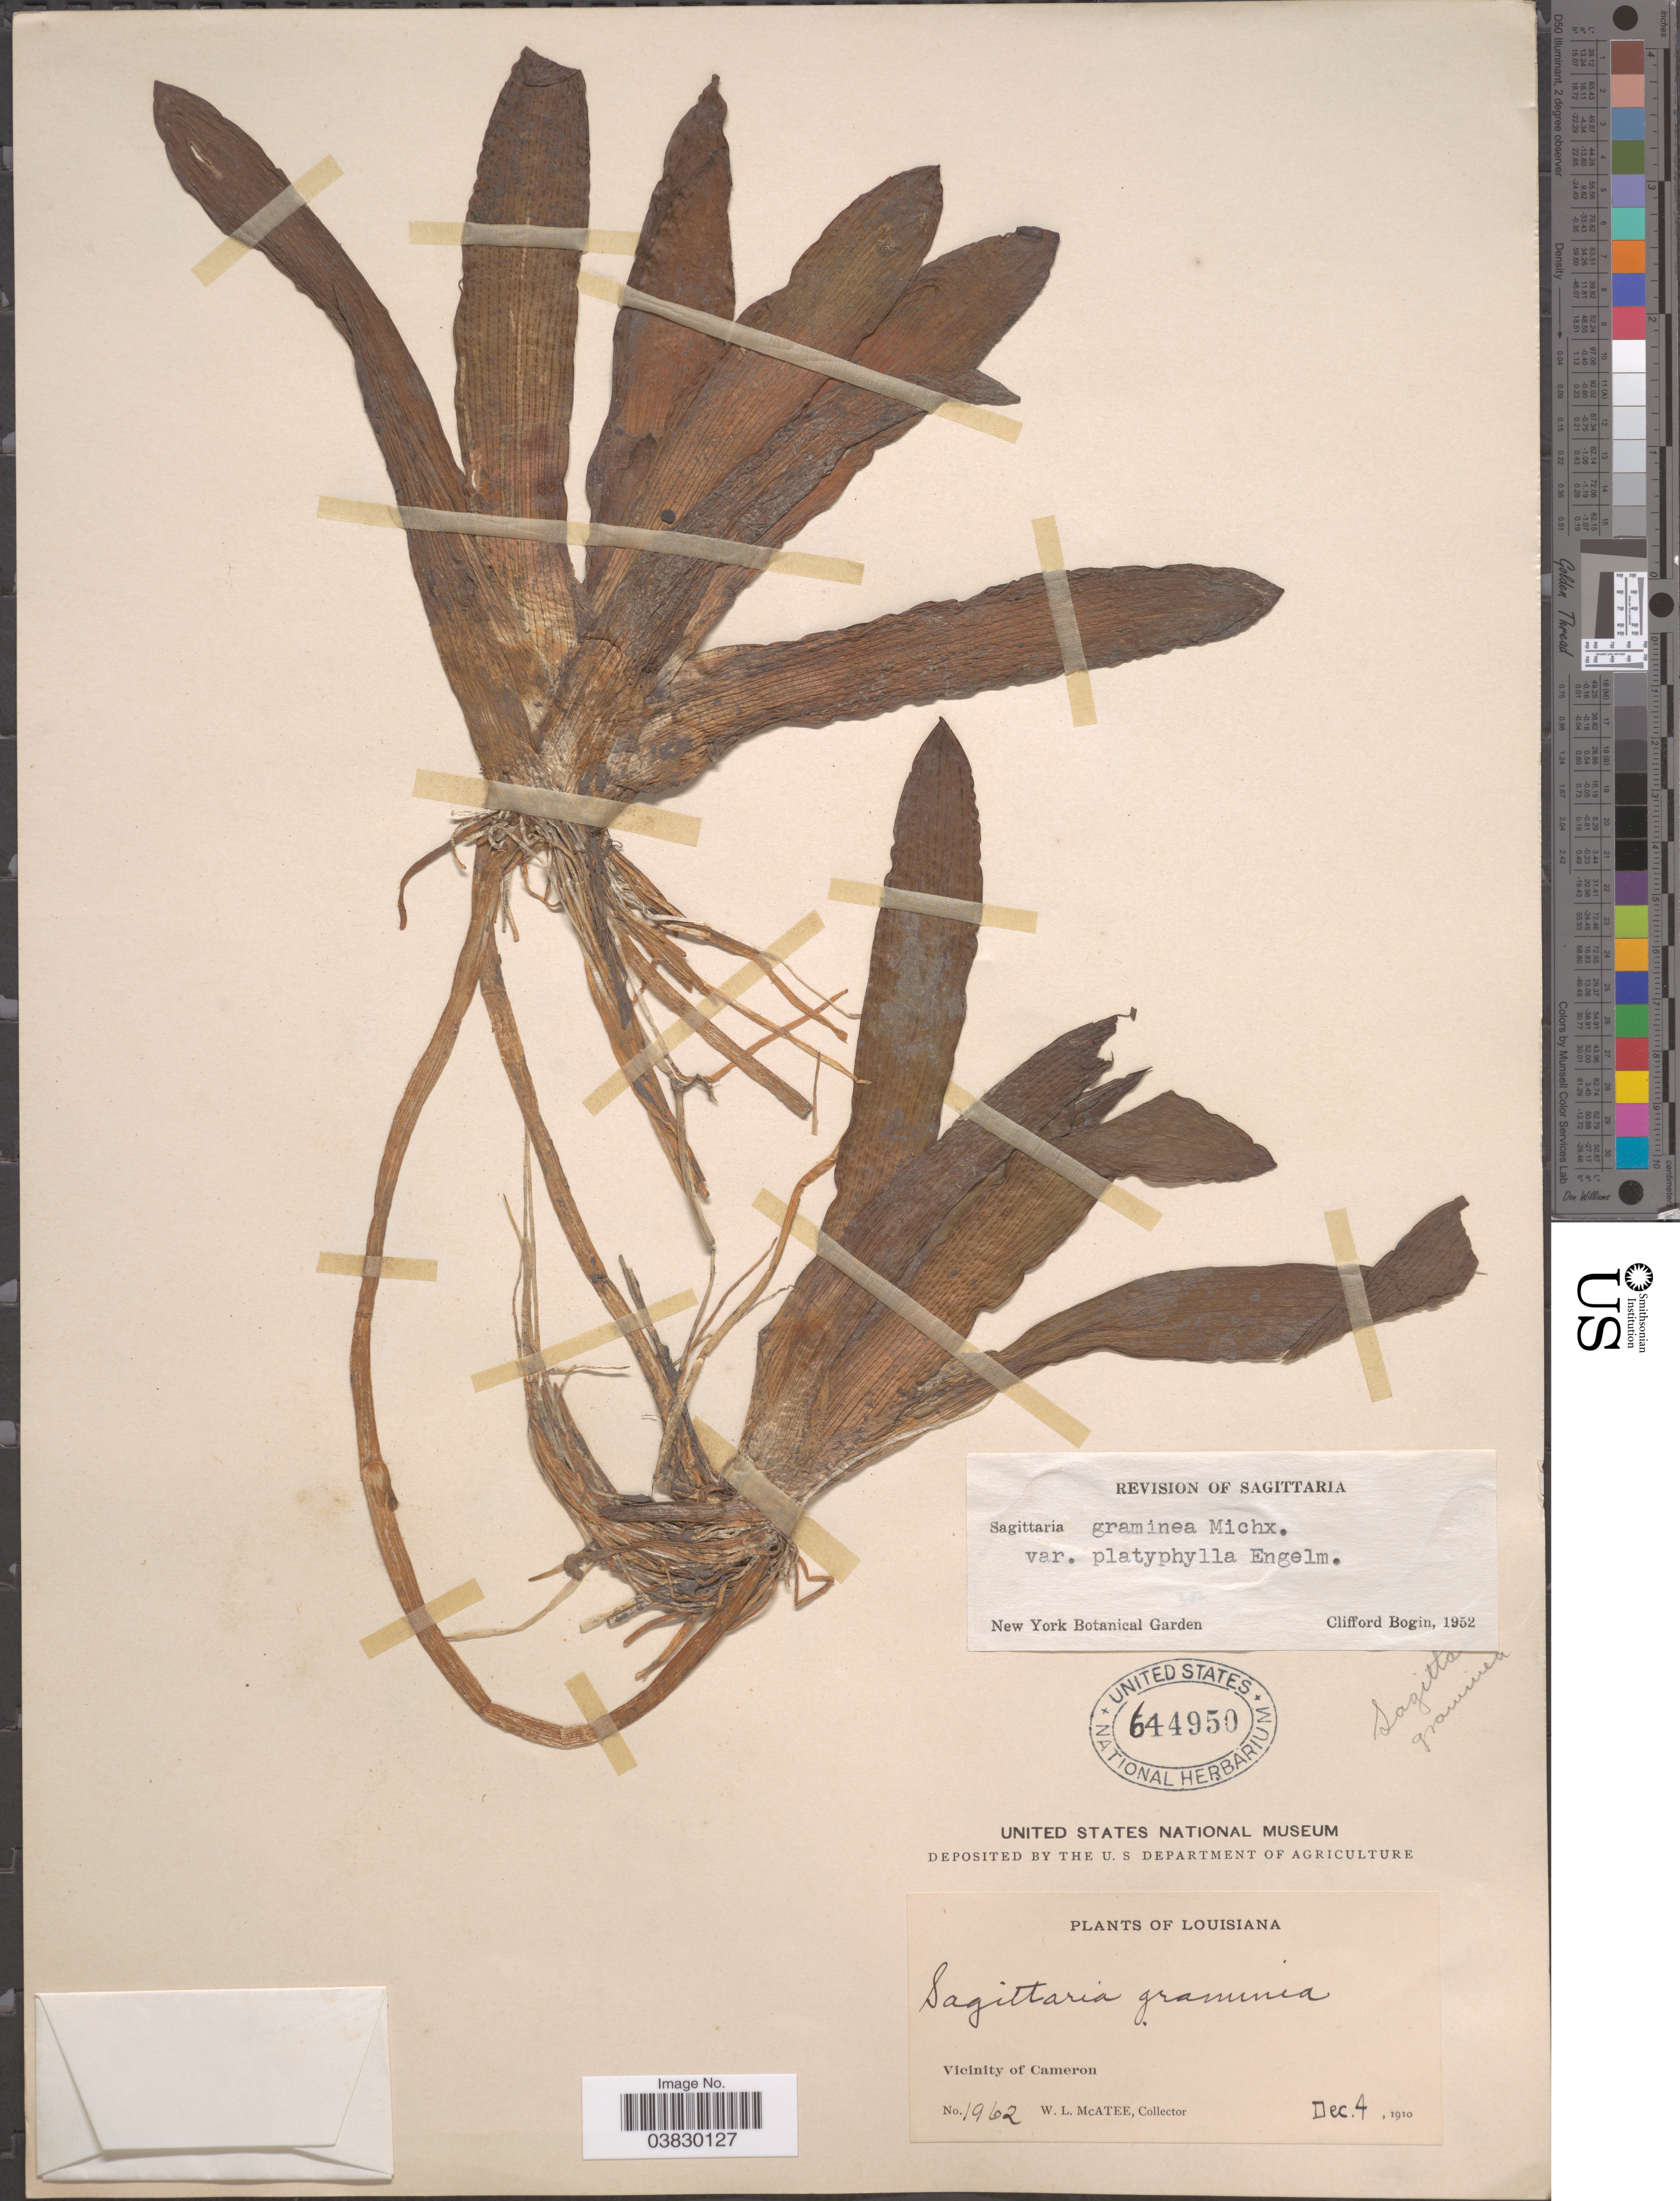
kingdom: Plantae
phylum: Tracheophyta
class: Liliopsida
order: Alismatales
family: Alismataceae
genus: Sagittaria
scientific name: Sagittaria graminea var. platyphylla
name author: Engelm. in A. Gray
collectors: W. McAtee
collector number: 1962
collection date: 1910-12-04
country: United States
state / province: Louisiana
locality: Vicinity of Cameron.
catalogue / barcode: US 644950